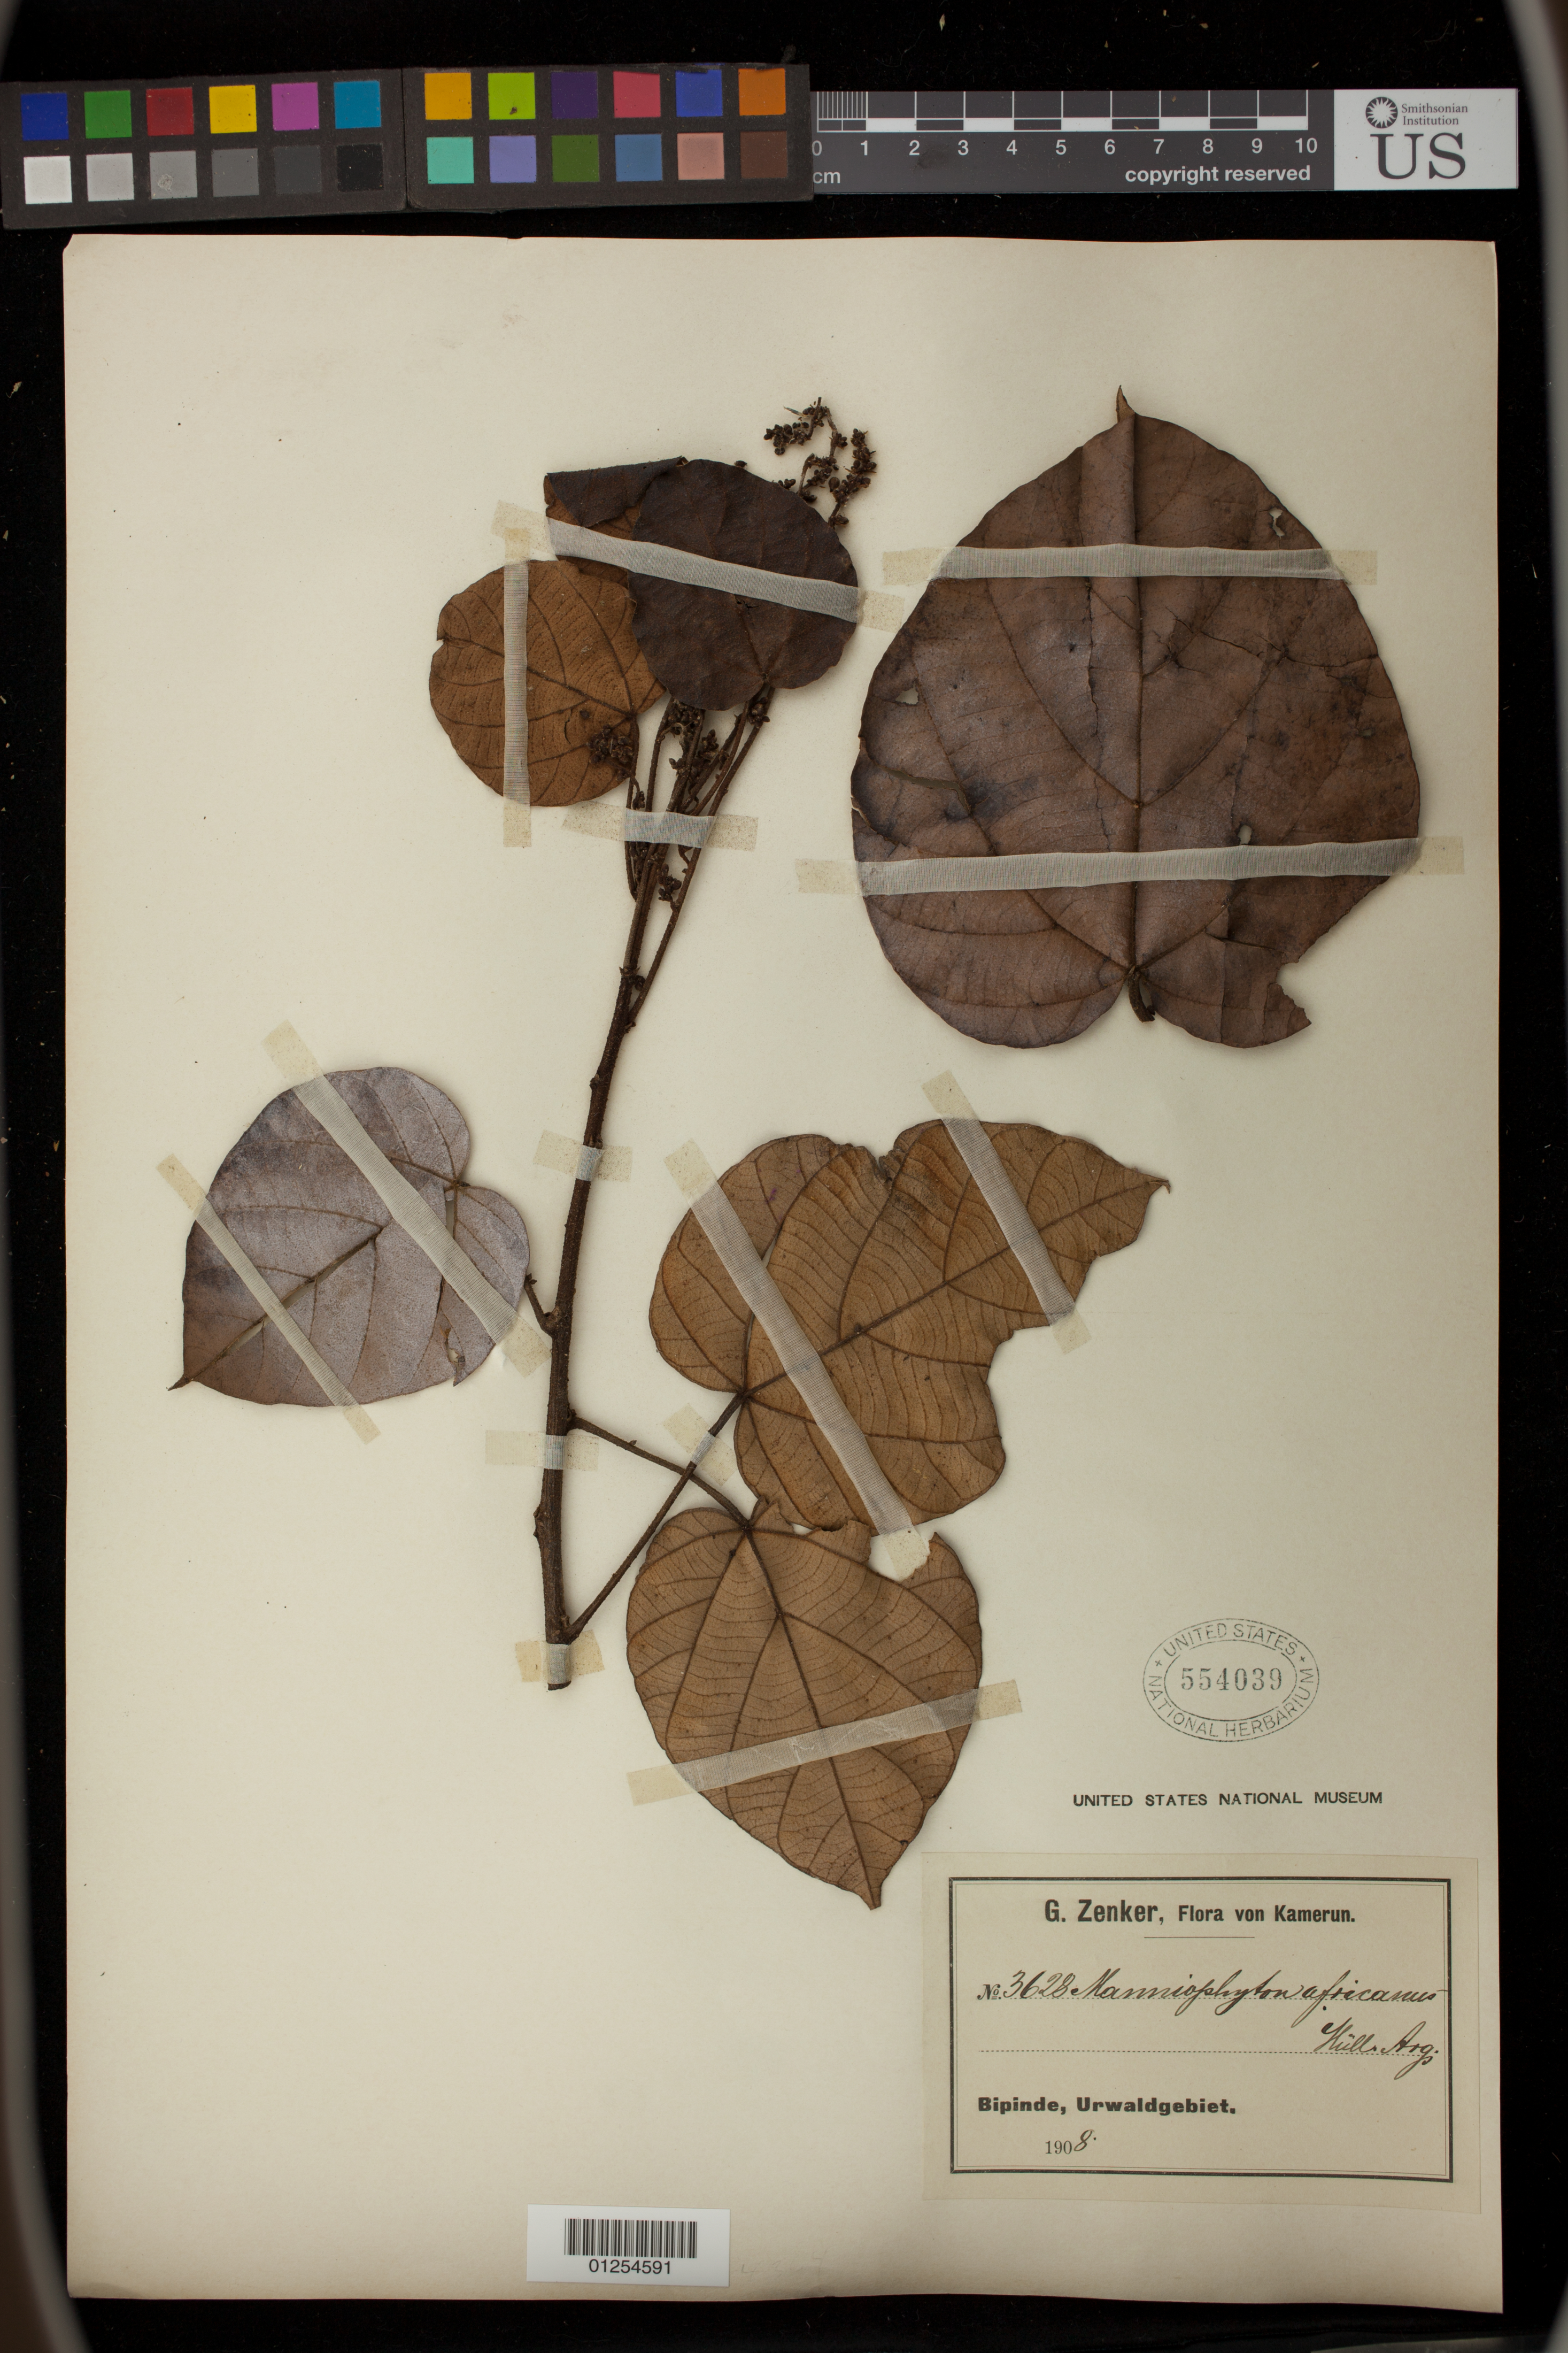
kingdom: Plantae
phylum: Tracheophyta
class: Magnoliopsida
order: Malpighiales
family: Euphorbiaceae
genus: Manniophyton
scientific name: Manniophyton africanum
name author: Müll. Arg.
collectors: G. A. Zenker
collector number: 3628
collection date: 1908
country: Cameroon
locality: Kamerun [Cameroon], Bipinde [Bipindi], Urwaldgebiet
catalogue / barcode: US 554039